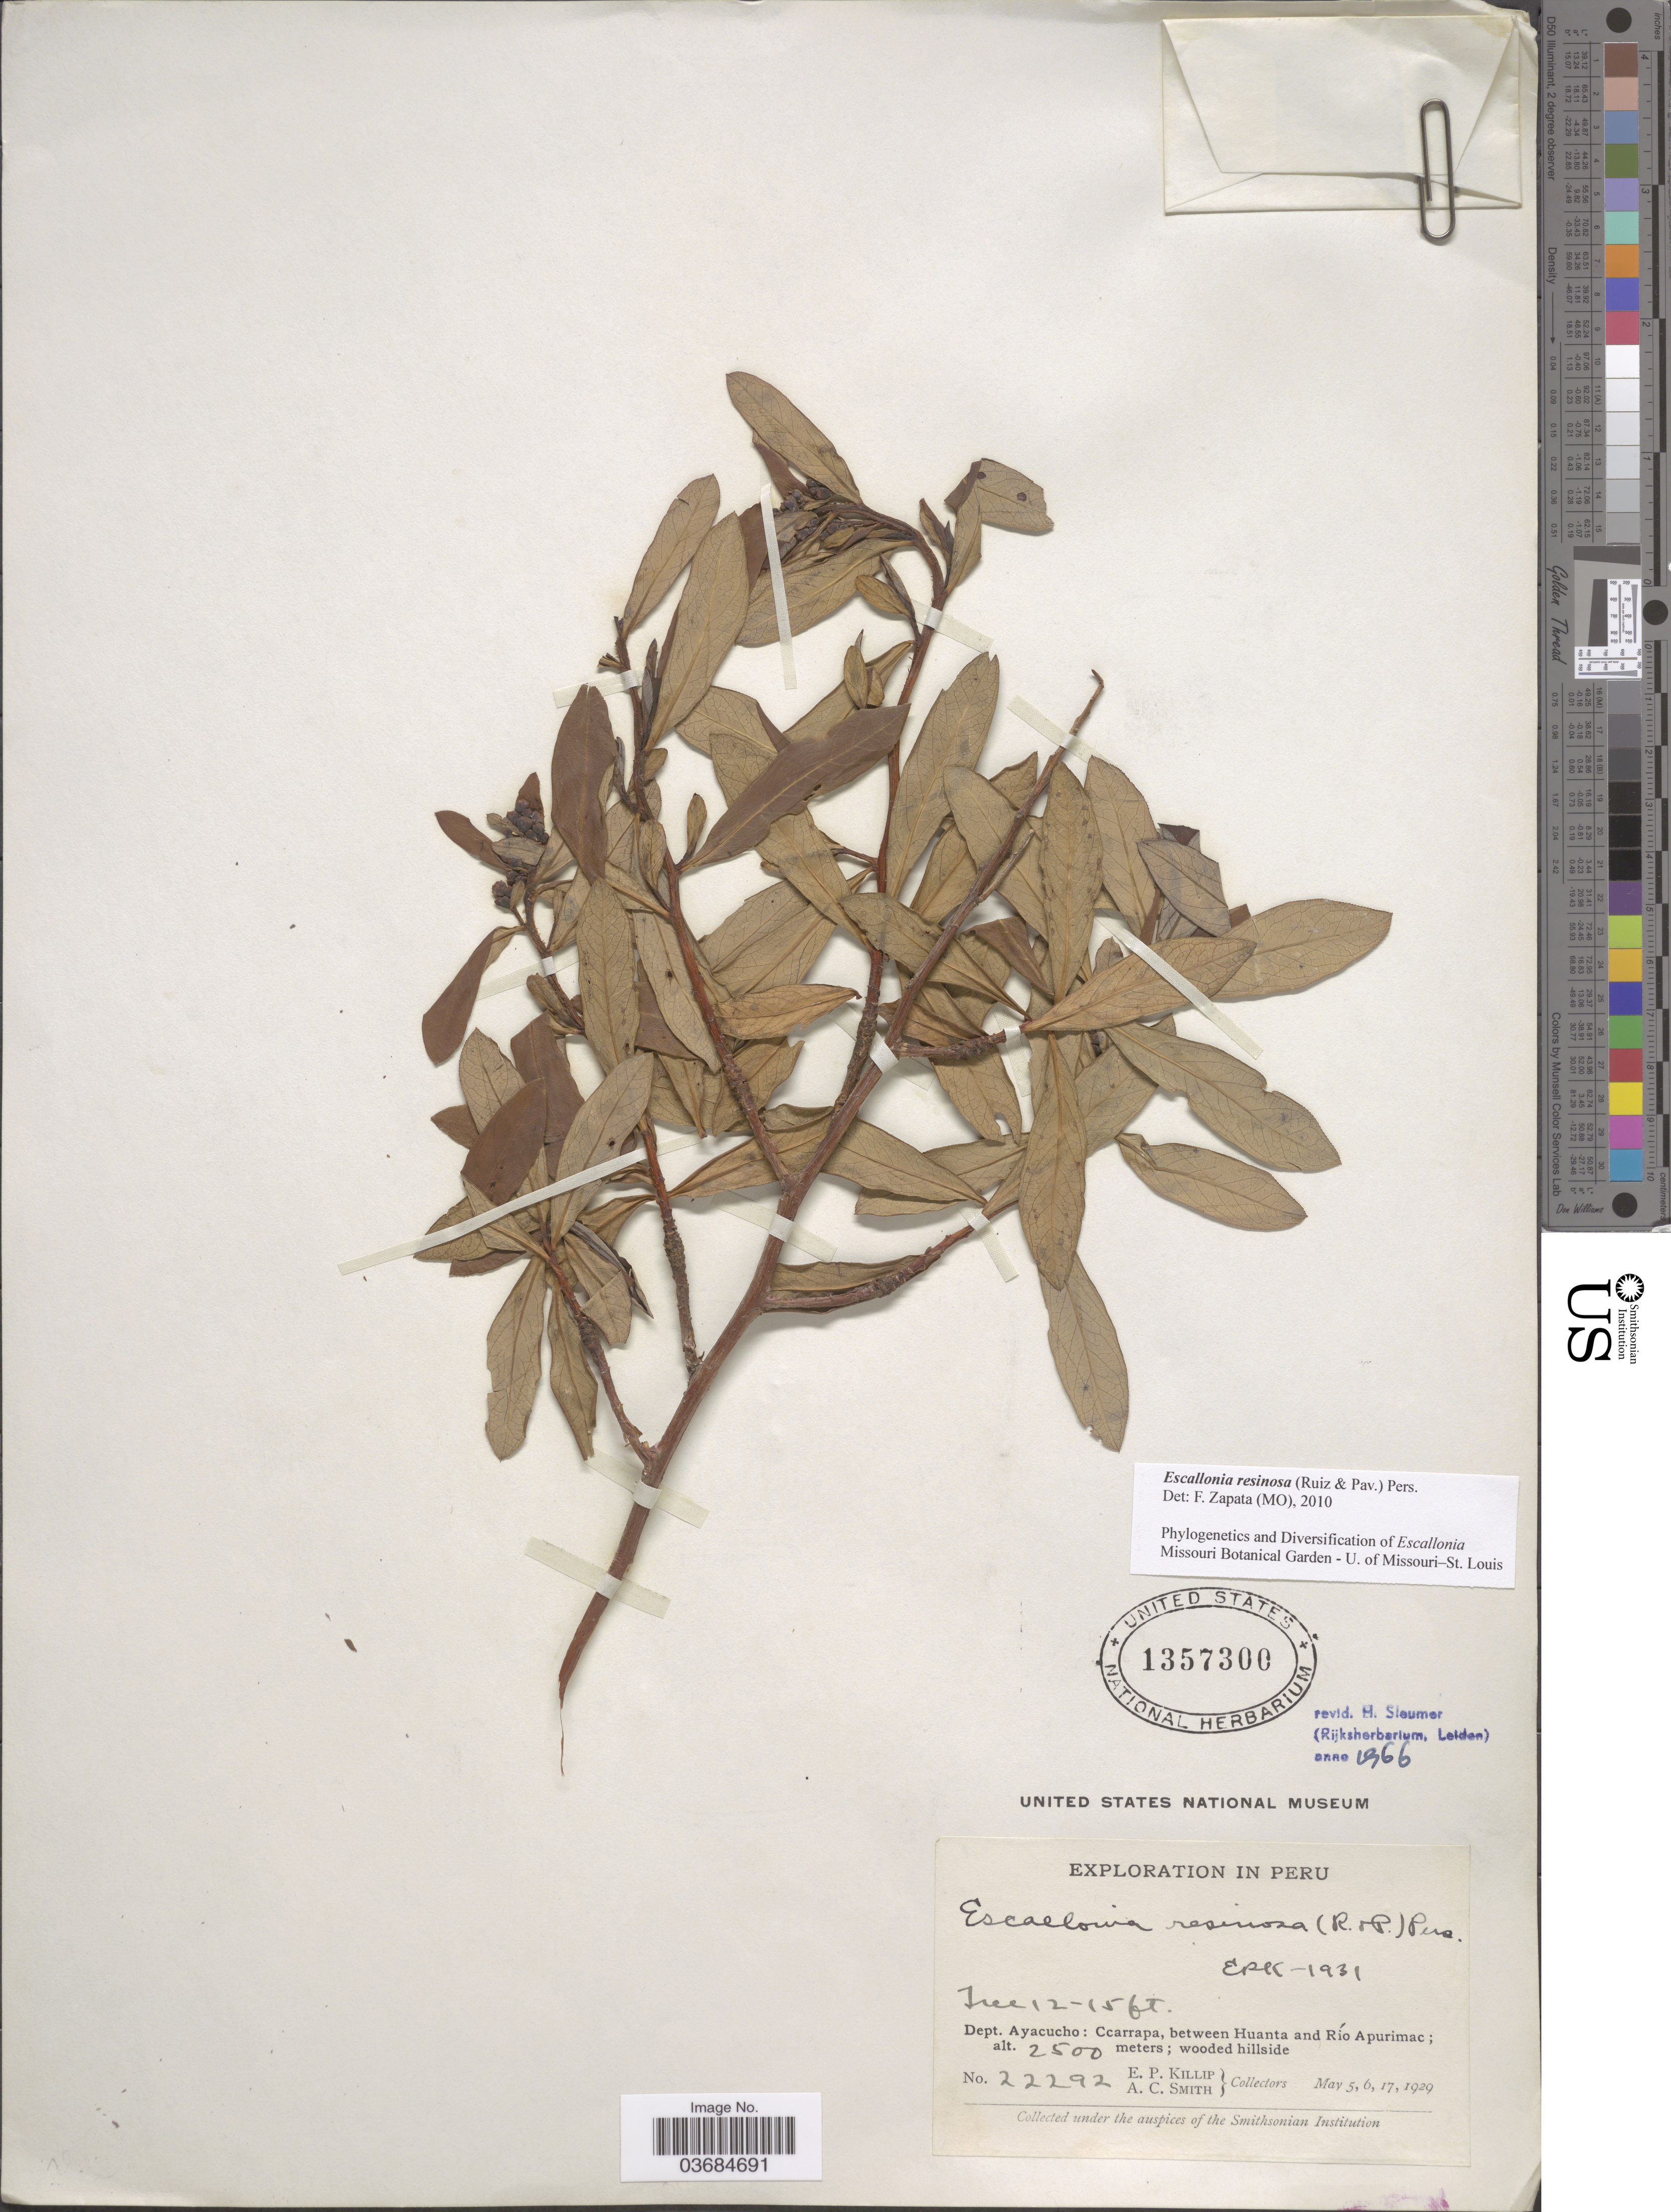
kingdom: Plantae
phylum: Tracheophyta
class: Magnoliopsida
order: Escalloniales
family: Escalloniaceae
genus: Escallonia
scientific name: Escallonia piurensis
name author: Mattf.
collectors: E. P. Killip & A. C. Smith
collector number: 22292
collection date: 1929-05-05/1929-05-17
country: Peru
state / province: Ayacucho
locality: Exploration in Peru. Dept. Ayacucho: Ccarrapa, between Huanta and Río Apurimac.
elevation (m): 2500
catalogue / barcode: US 1357300